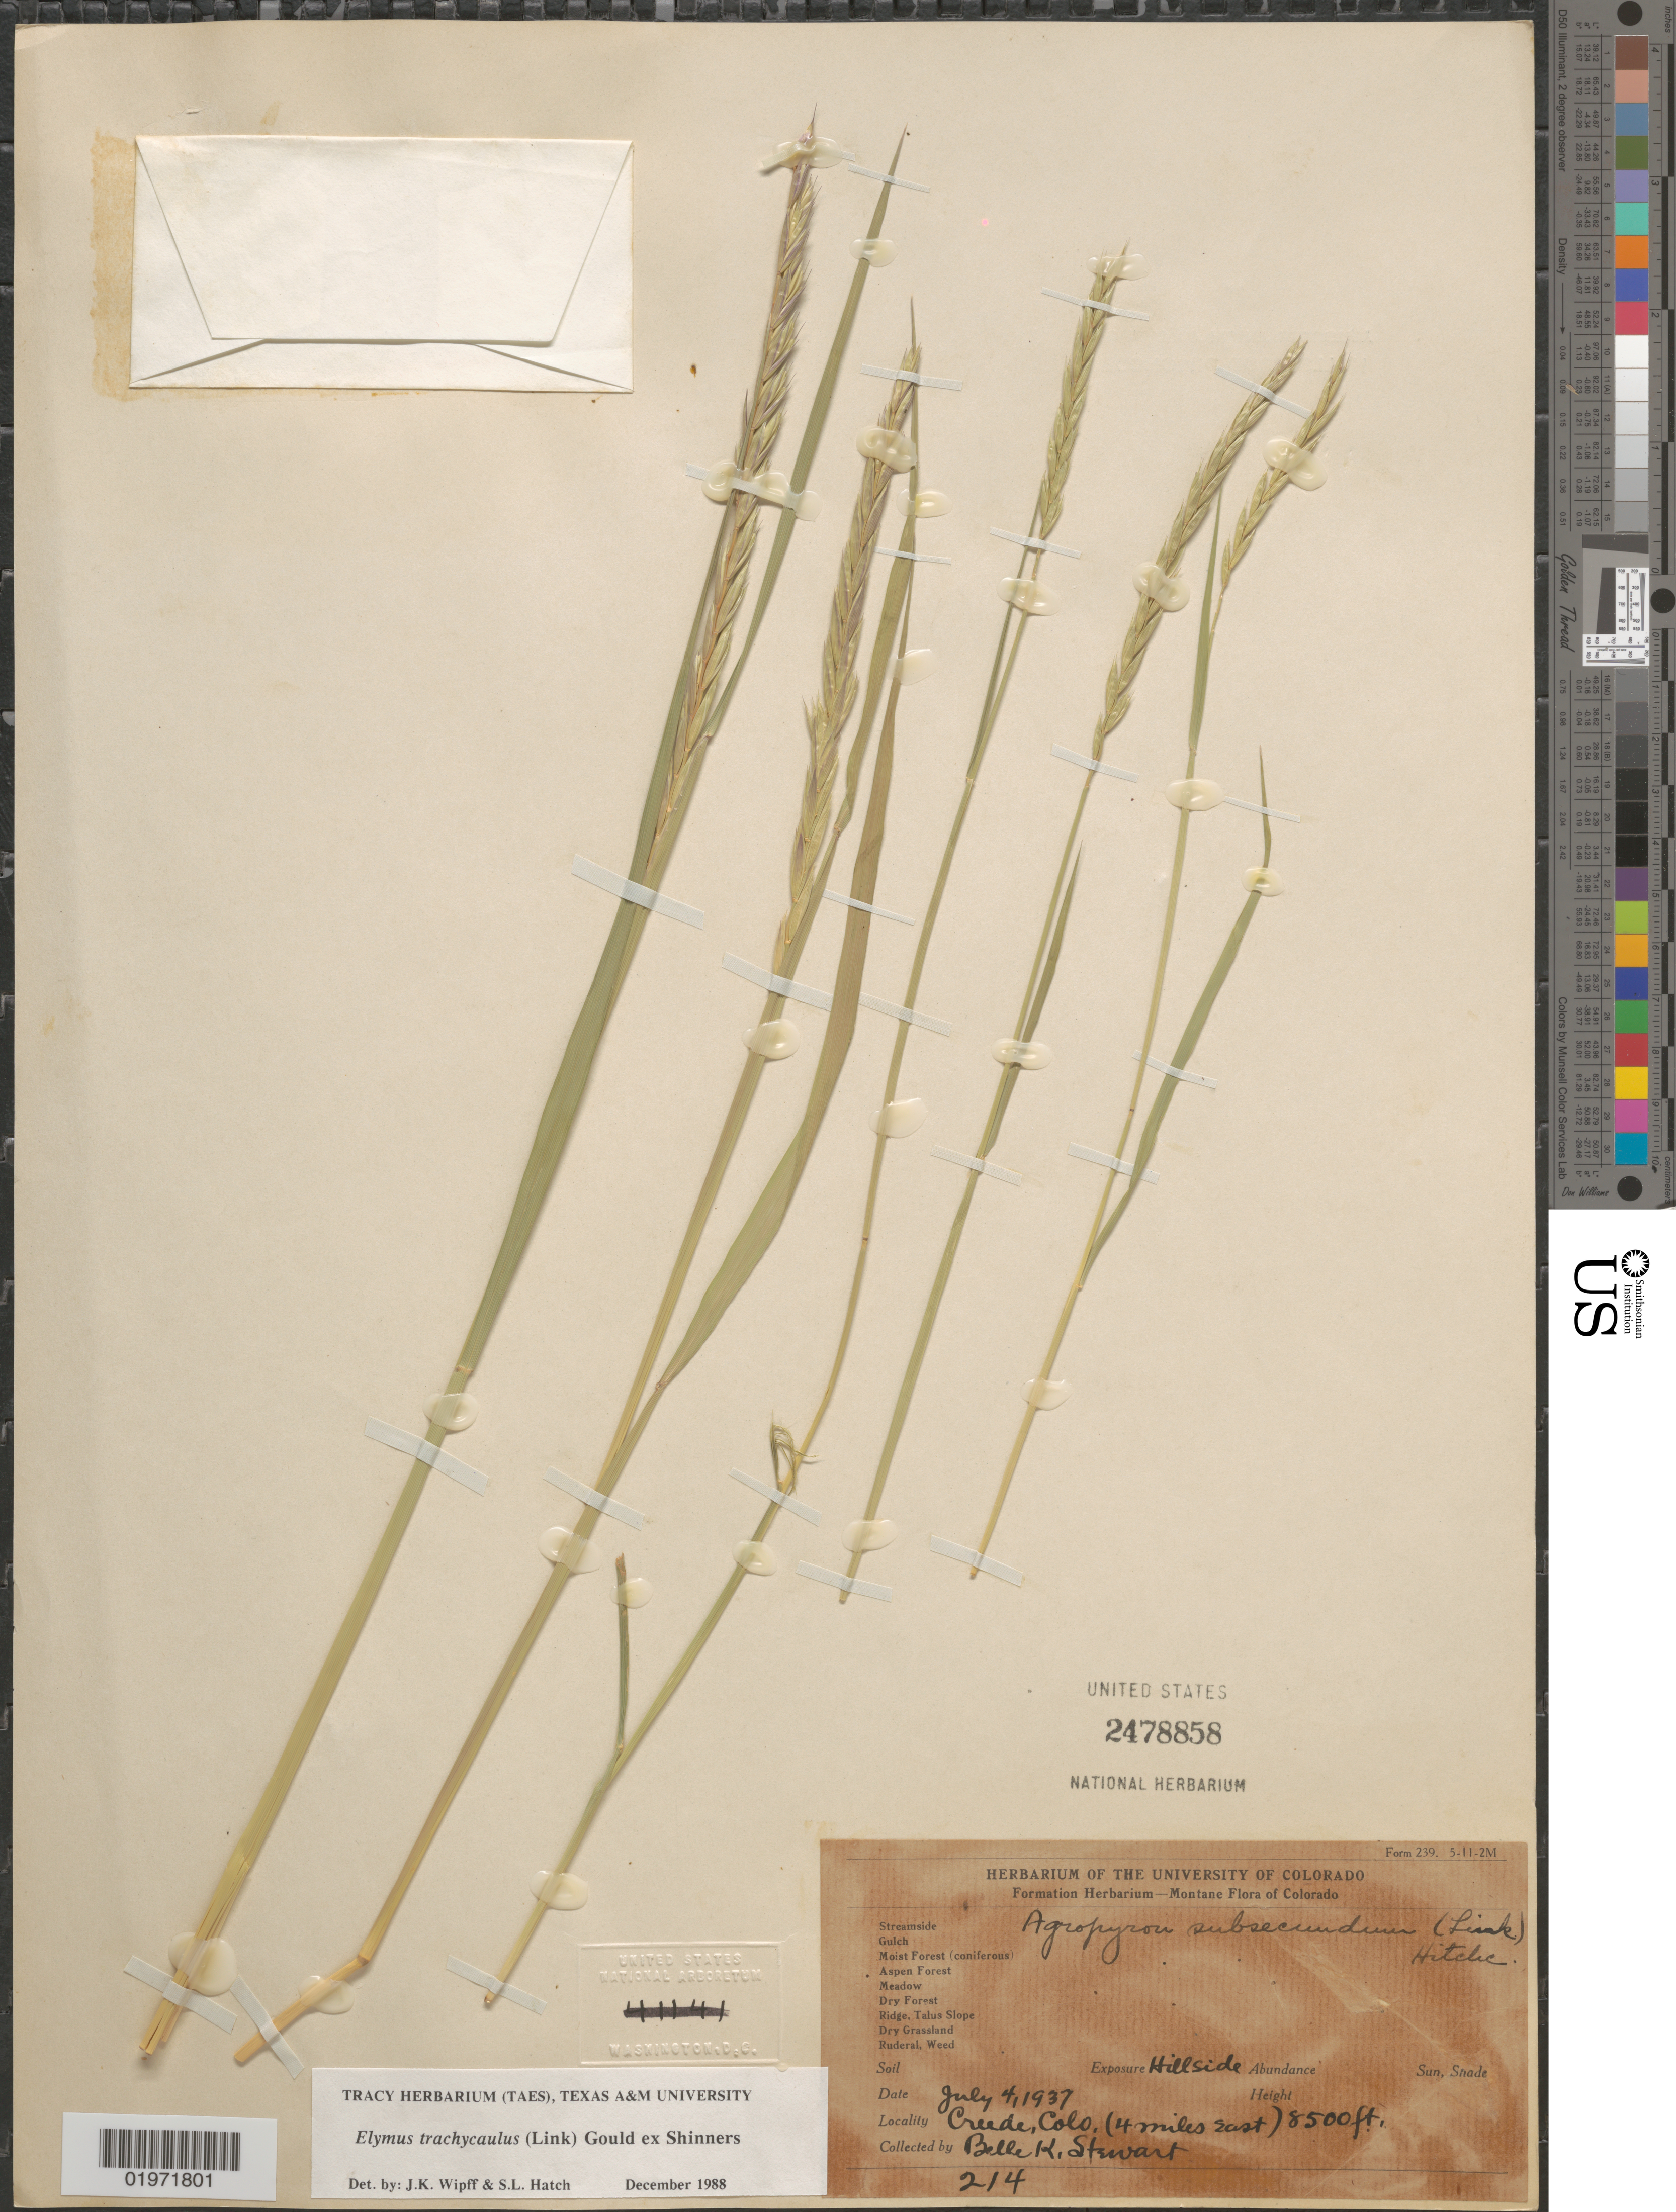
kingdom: Plantae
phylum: Tracheophyta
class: Liliopsida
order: Poales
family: Poaceae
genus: Elymus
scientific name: Elymus trachycaulus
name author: (Link) Gould ex Shinners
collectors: B. Stewart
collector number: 214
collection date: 1937-07-04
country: United States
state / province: Colorado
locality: Hillside. Creede, (4 miles east).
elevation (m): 2591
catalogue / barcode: US 2478858